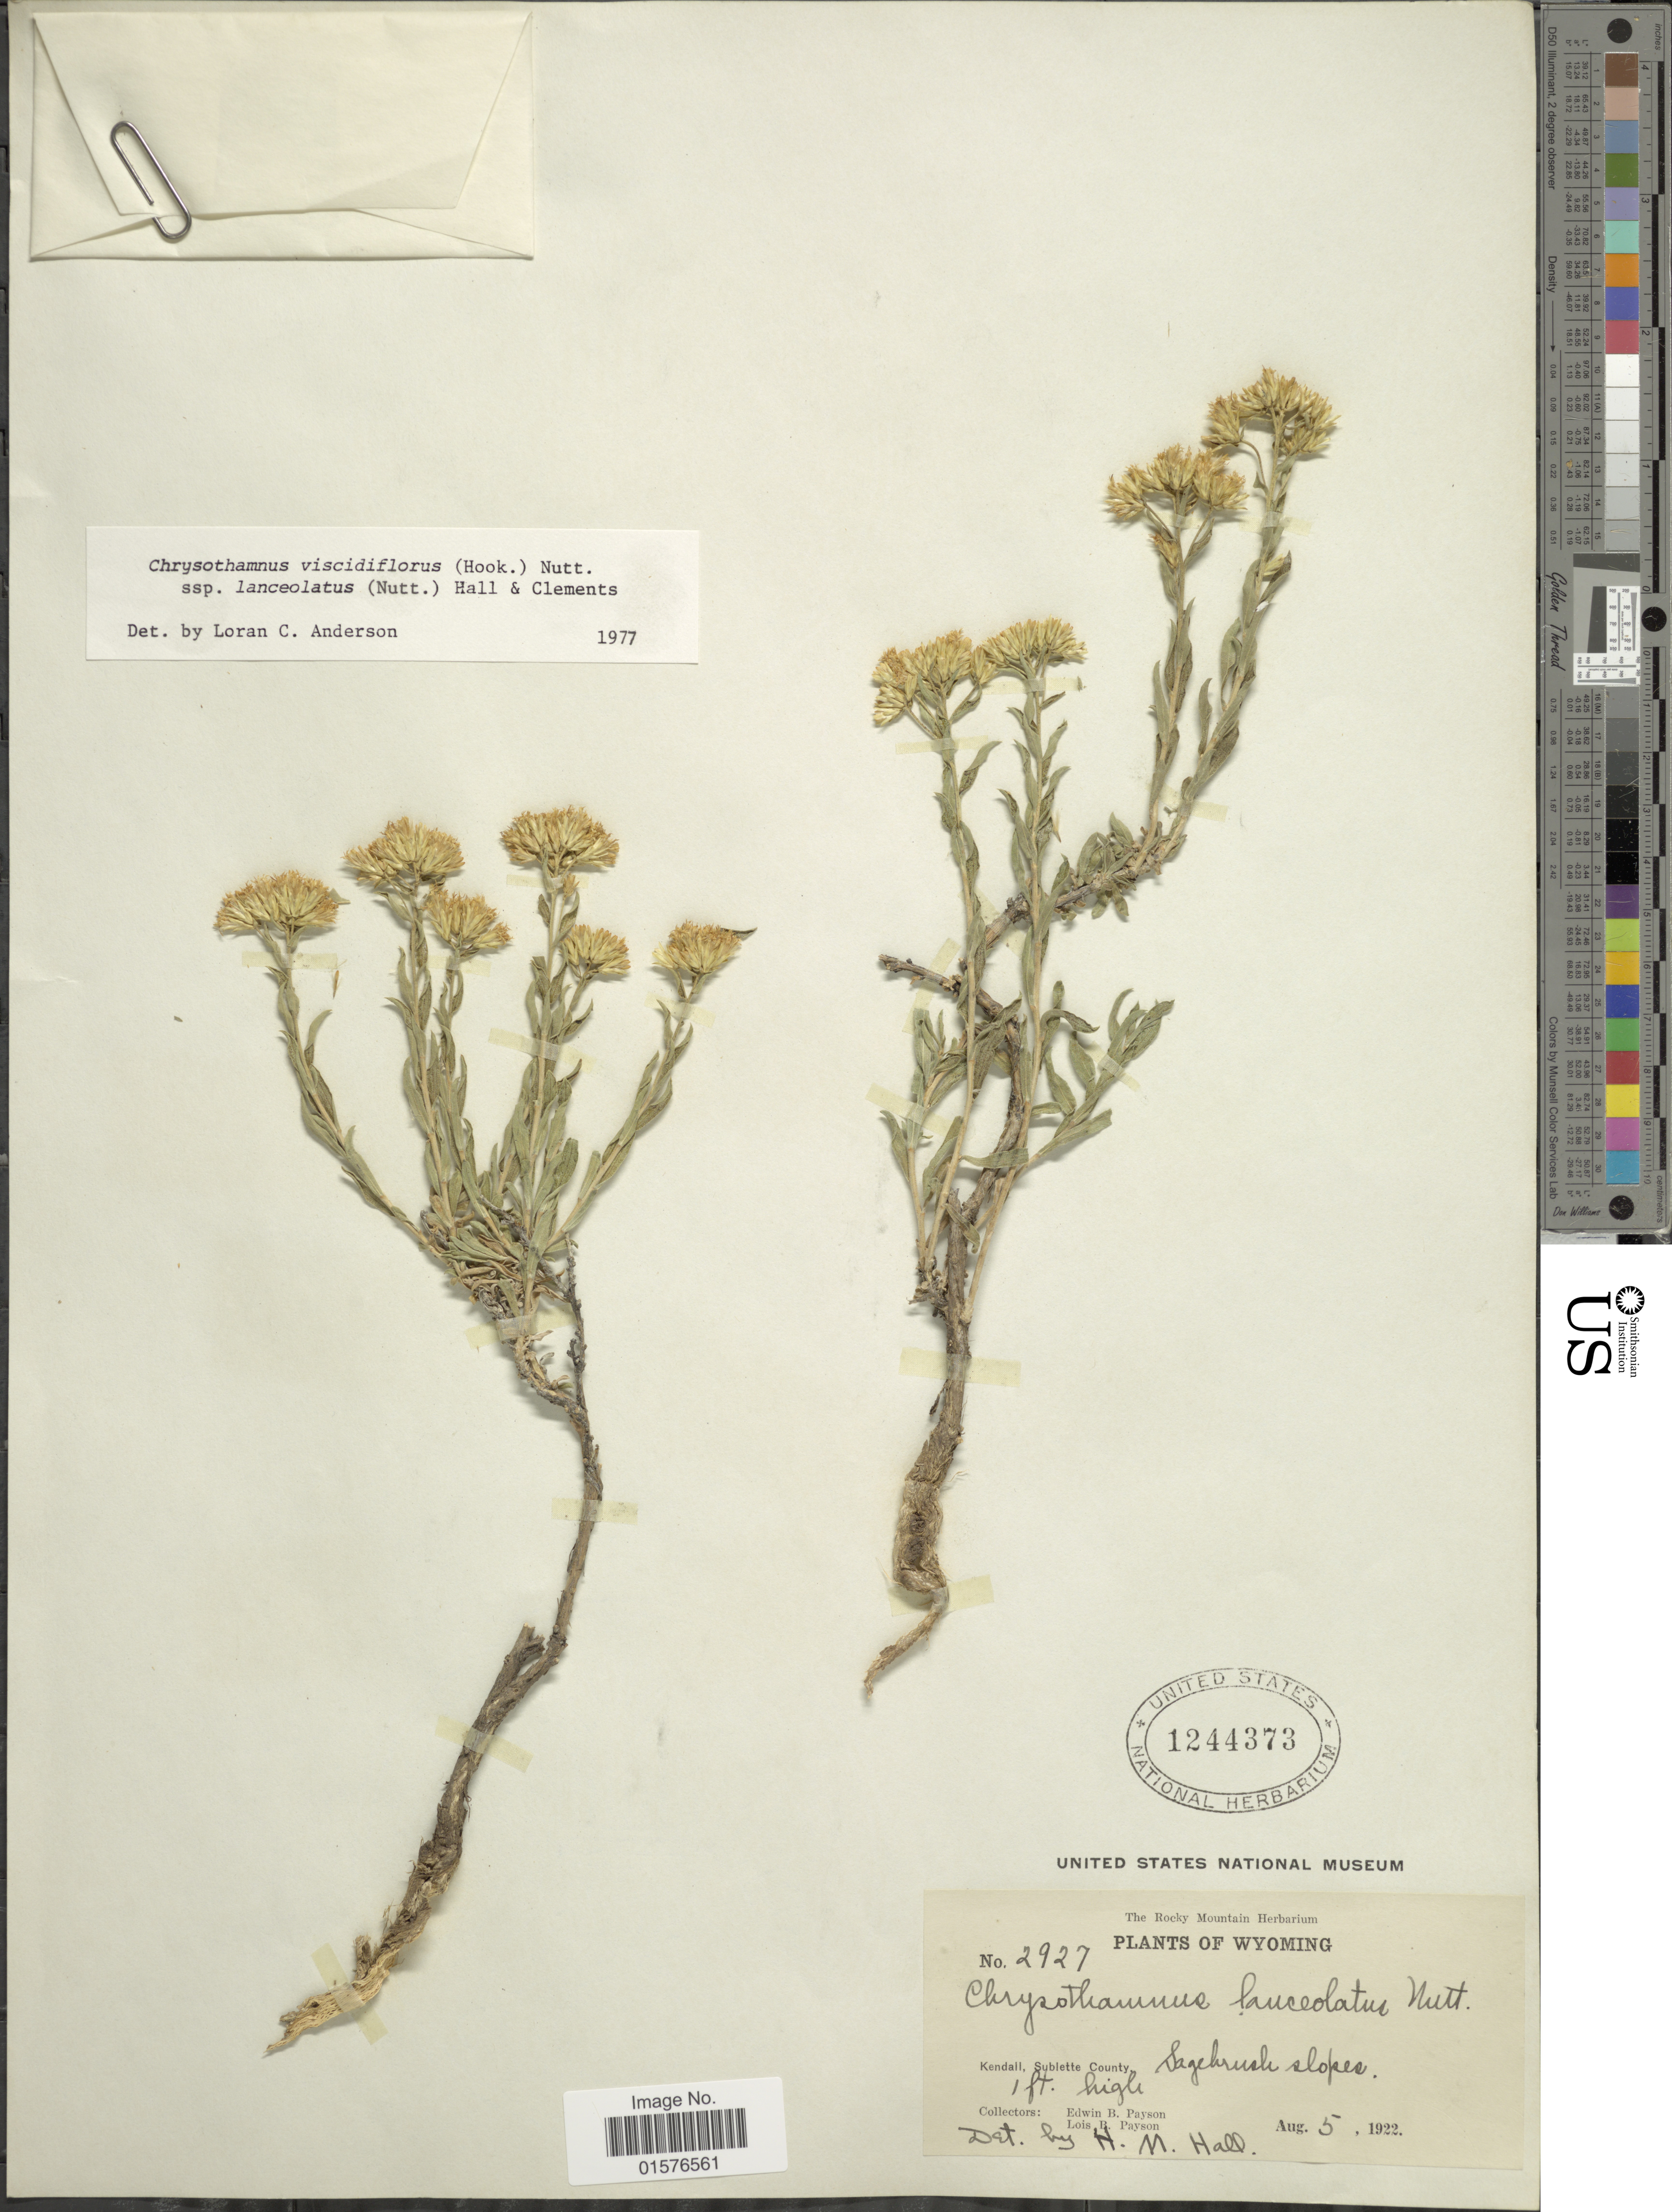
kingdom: Plantae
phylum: Tracheophyta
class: Magnoliopsida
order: Asterales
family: Asteraceae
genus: Chrysothamnus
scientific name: Chrysothamnus viscidiflorus subsp. lanceolatus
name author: (Nutt.) H.M. Hall & Clem.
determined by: Urbatsch, Lowell E., Curator (LSU), Louisiana State University (UNITED STATES)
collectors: E. B. Payson & L. Payson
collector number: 2927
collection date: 1822-08-05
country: United States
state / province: Wyoming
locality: Kendall, Sublette County, Sagelrush slope.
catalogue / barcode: US 1244373